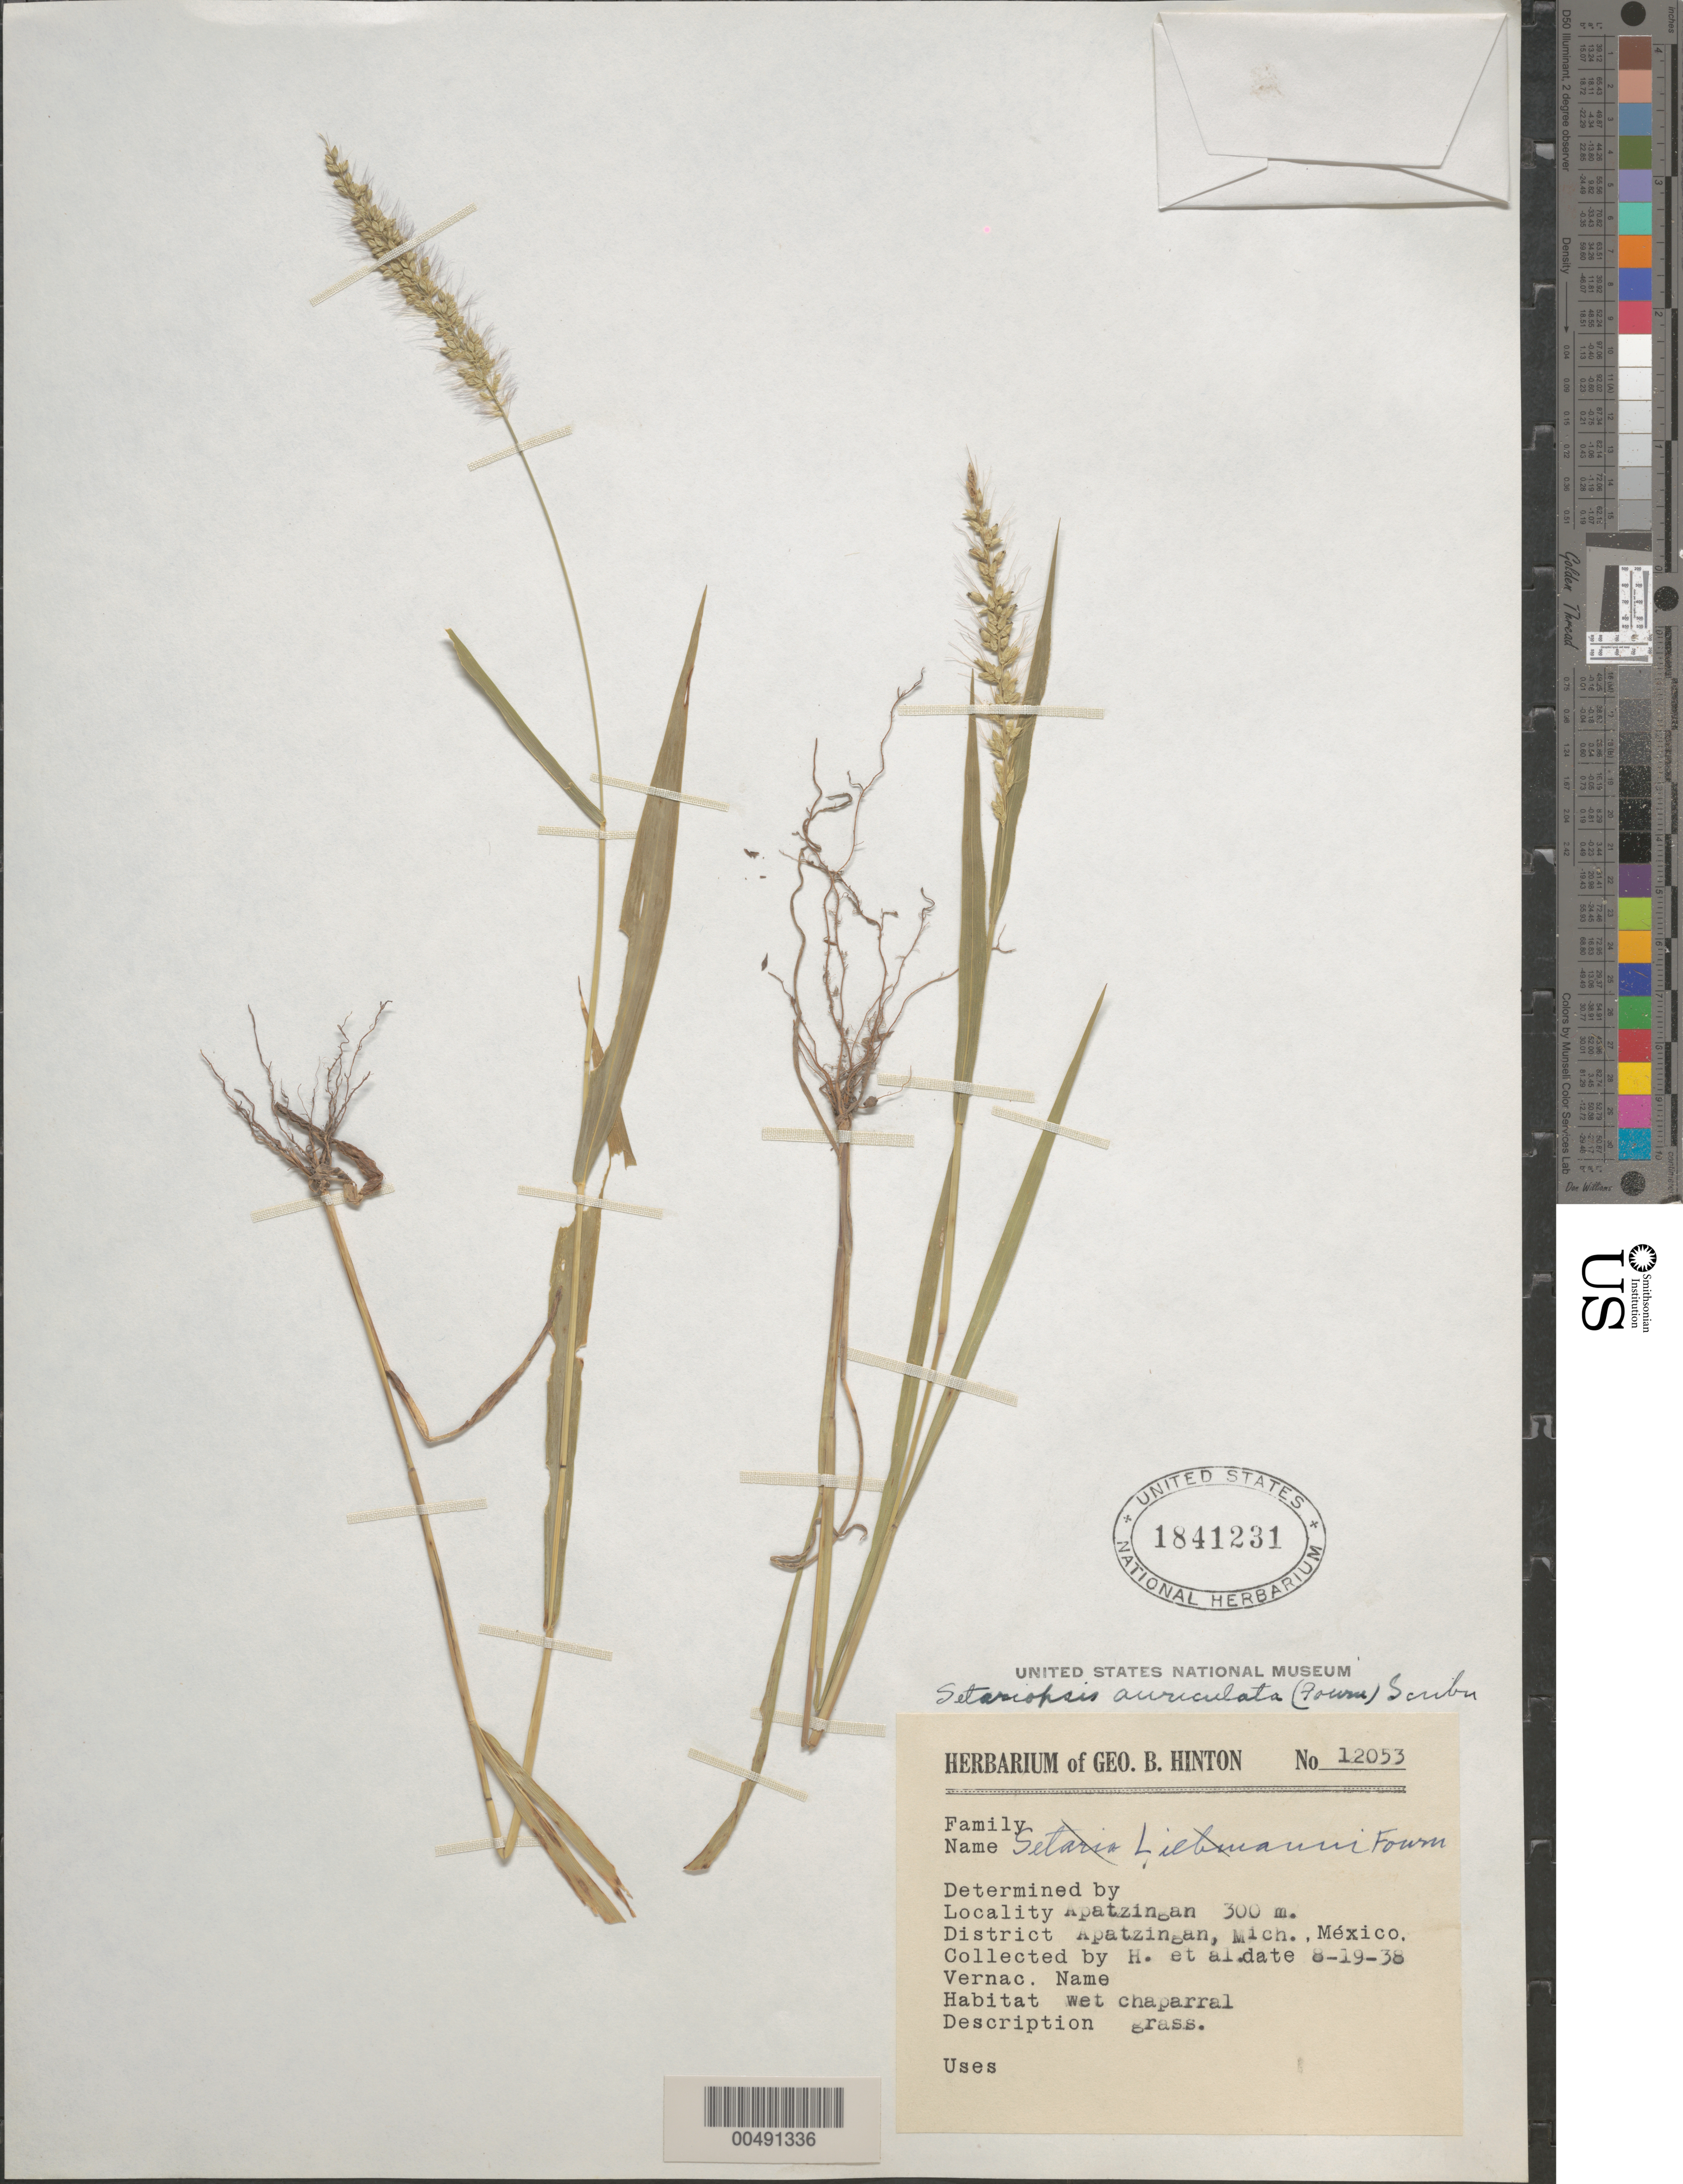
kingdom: Plantae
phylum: Tracheophyta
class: Liliopsida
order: Poales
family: Poaceae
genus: Setariopsis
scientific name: Setariopsis auriculata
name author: (E. Fourn.) Scribn.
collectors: G. B. Hinton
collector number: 12053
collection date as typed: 19 Aug 1938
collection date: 1938-08-19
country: Mexico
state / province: Michoacán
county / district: Apatzingán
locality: Apatzingán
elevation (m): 300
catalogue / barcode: US 1841231